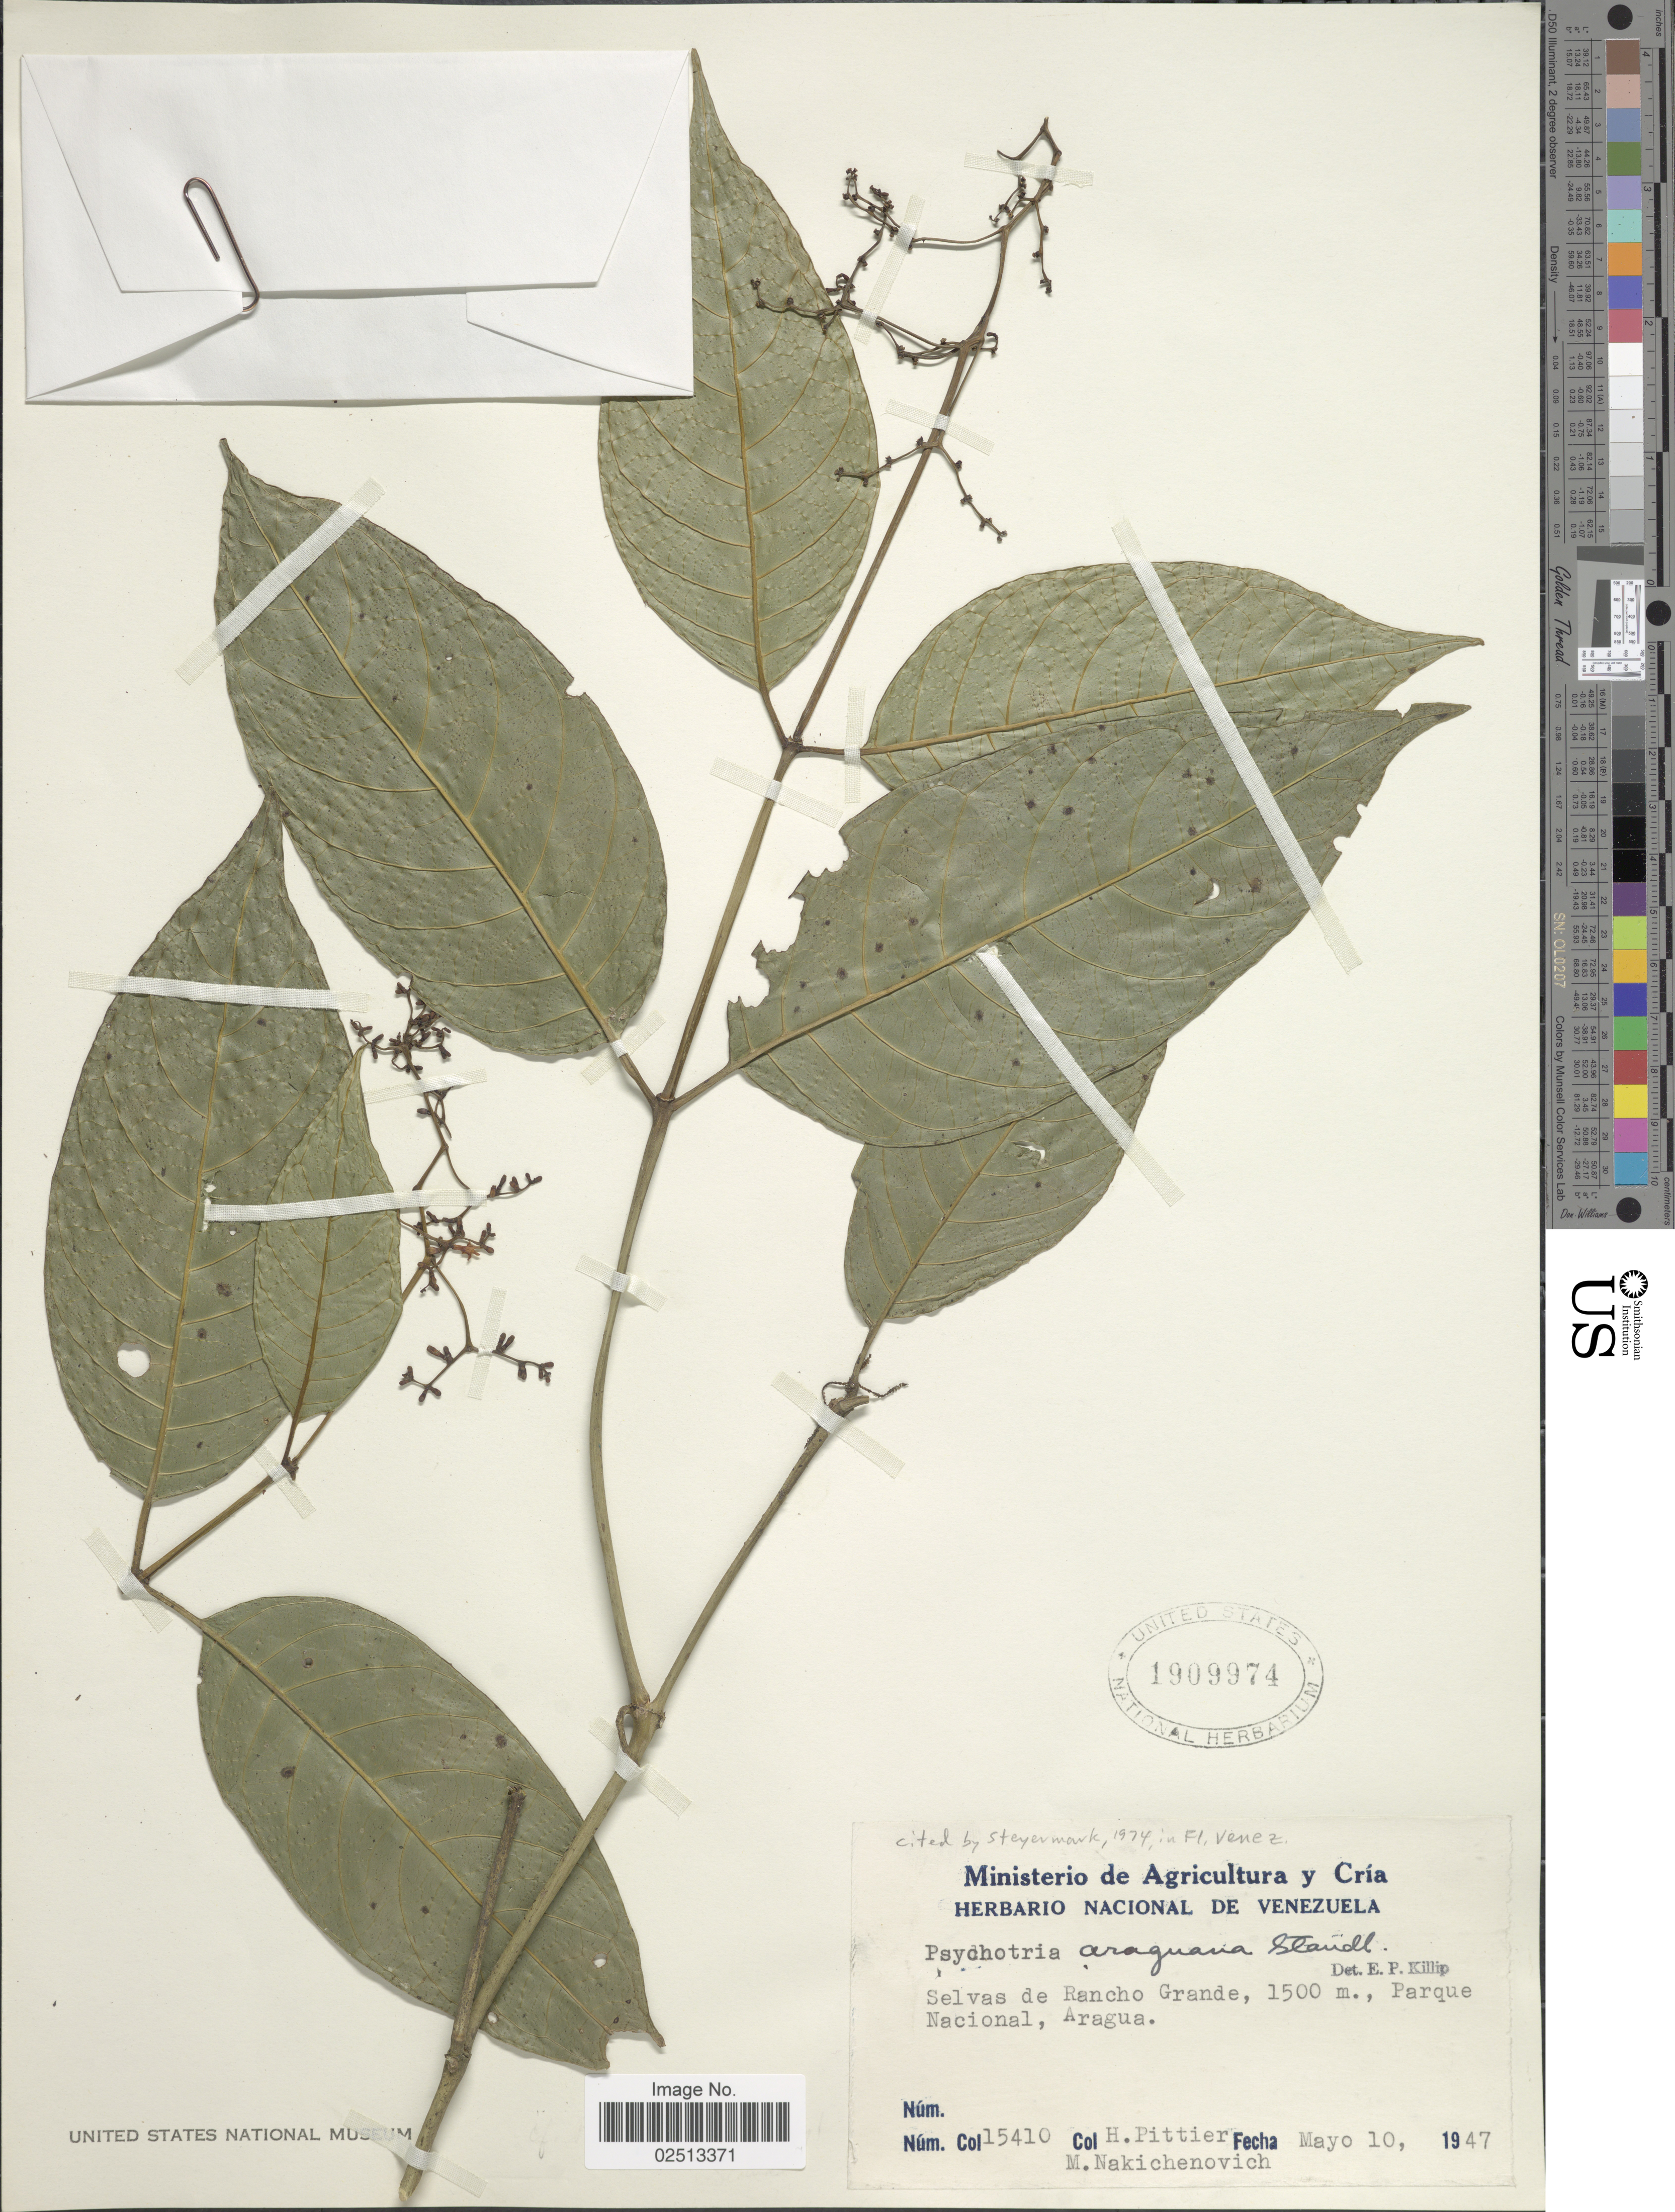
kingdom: Plantae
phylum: Tracheophyta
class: Magnoliopsida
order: Gentianales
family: Rubiaceae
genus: Psychotria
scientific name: Psychotria araguana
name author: Standl.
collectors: H. F. Pittier & M. Nakichenovich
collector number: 15410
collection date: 1947-05-10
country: Venezuela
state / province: Aragua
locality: Selvas de Rancho Grande,Parque Nacional, Aragua.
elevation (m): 1500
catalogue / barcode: US 1909974